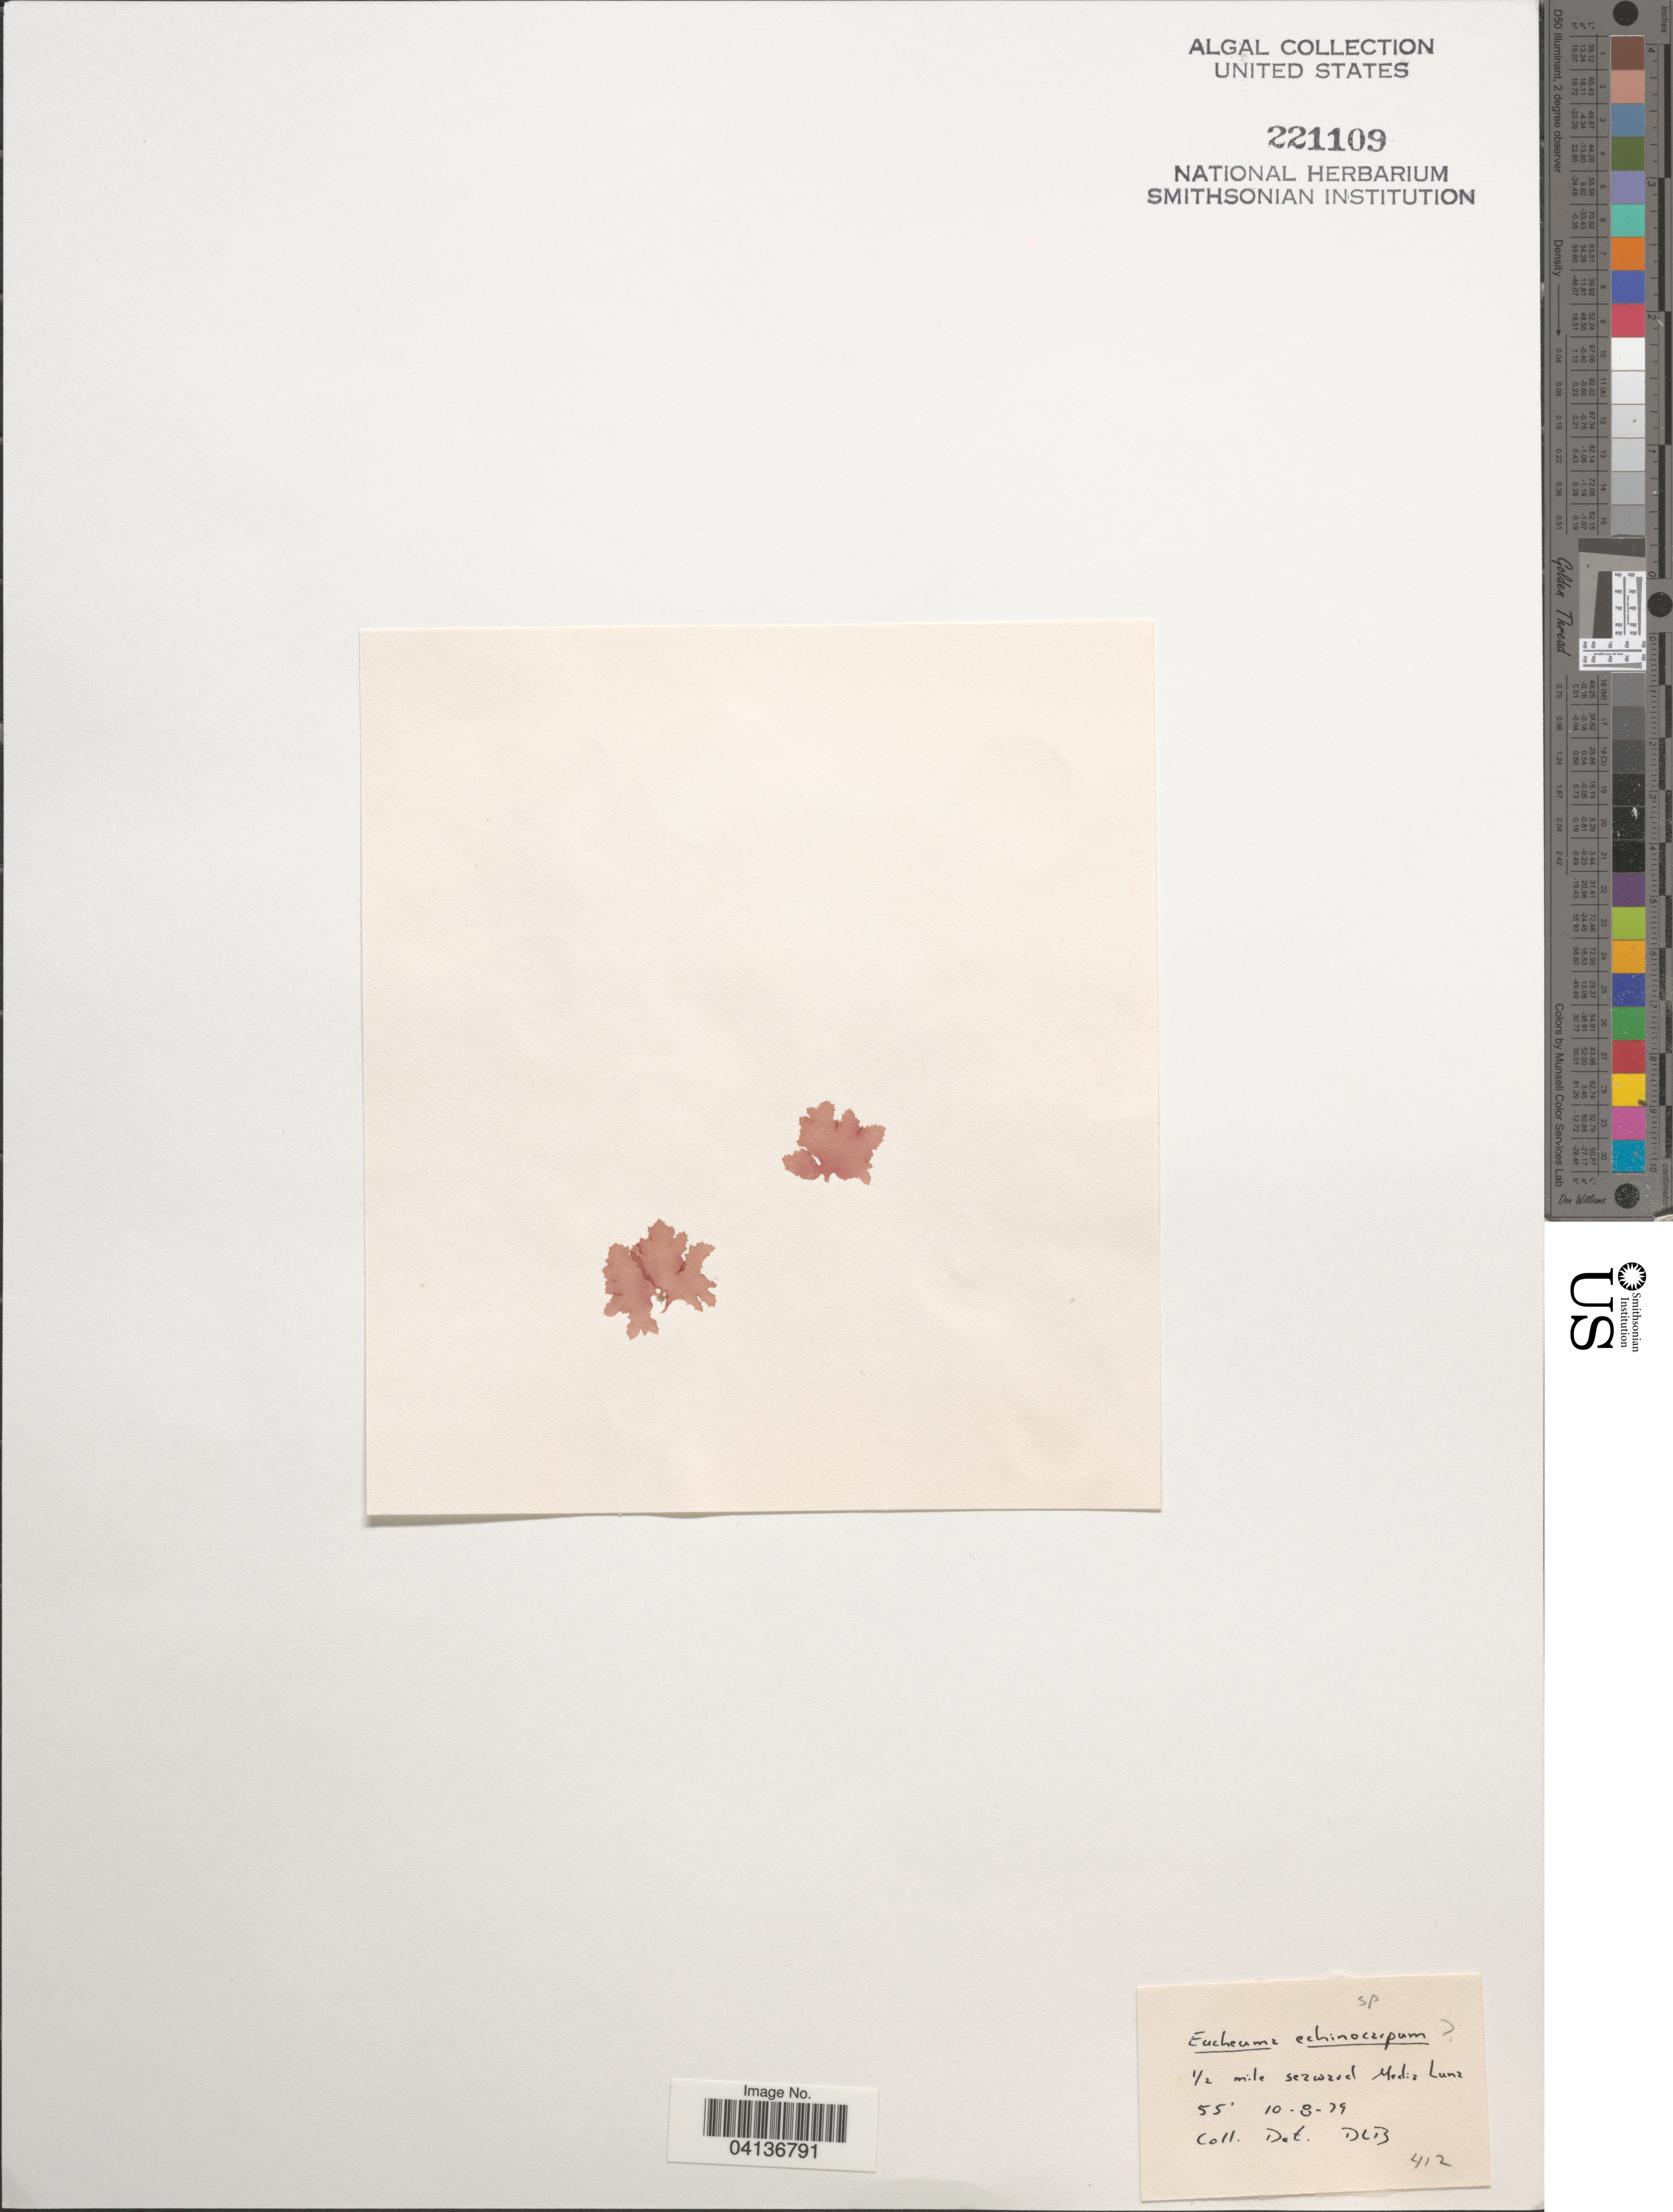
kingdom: Plantae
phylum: Rhodophyta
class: Florideophyceae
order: Gigartinales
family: Solieriaceae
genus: Meristotheca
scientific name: Meristotheca gelidium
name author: (J. Agardh) E.J. Faye & Masuda in E.J. Faye et al.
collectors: D. L. B.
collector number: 412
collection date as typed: Transcribed d/m/y: 10/8/79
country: Puerto Rico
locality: ½ mile seaward Media Luna.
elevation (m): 17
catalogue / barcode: US 221109